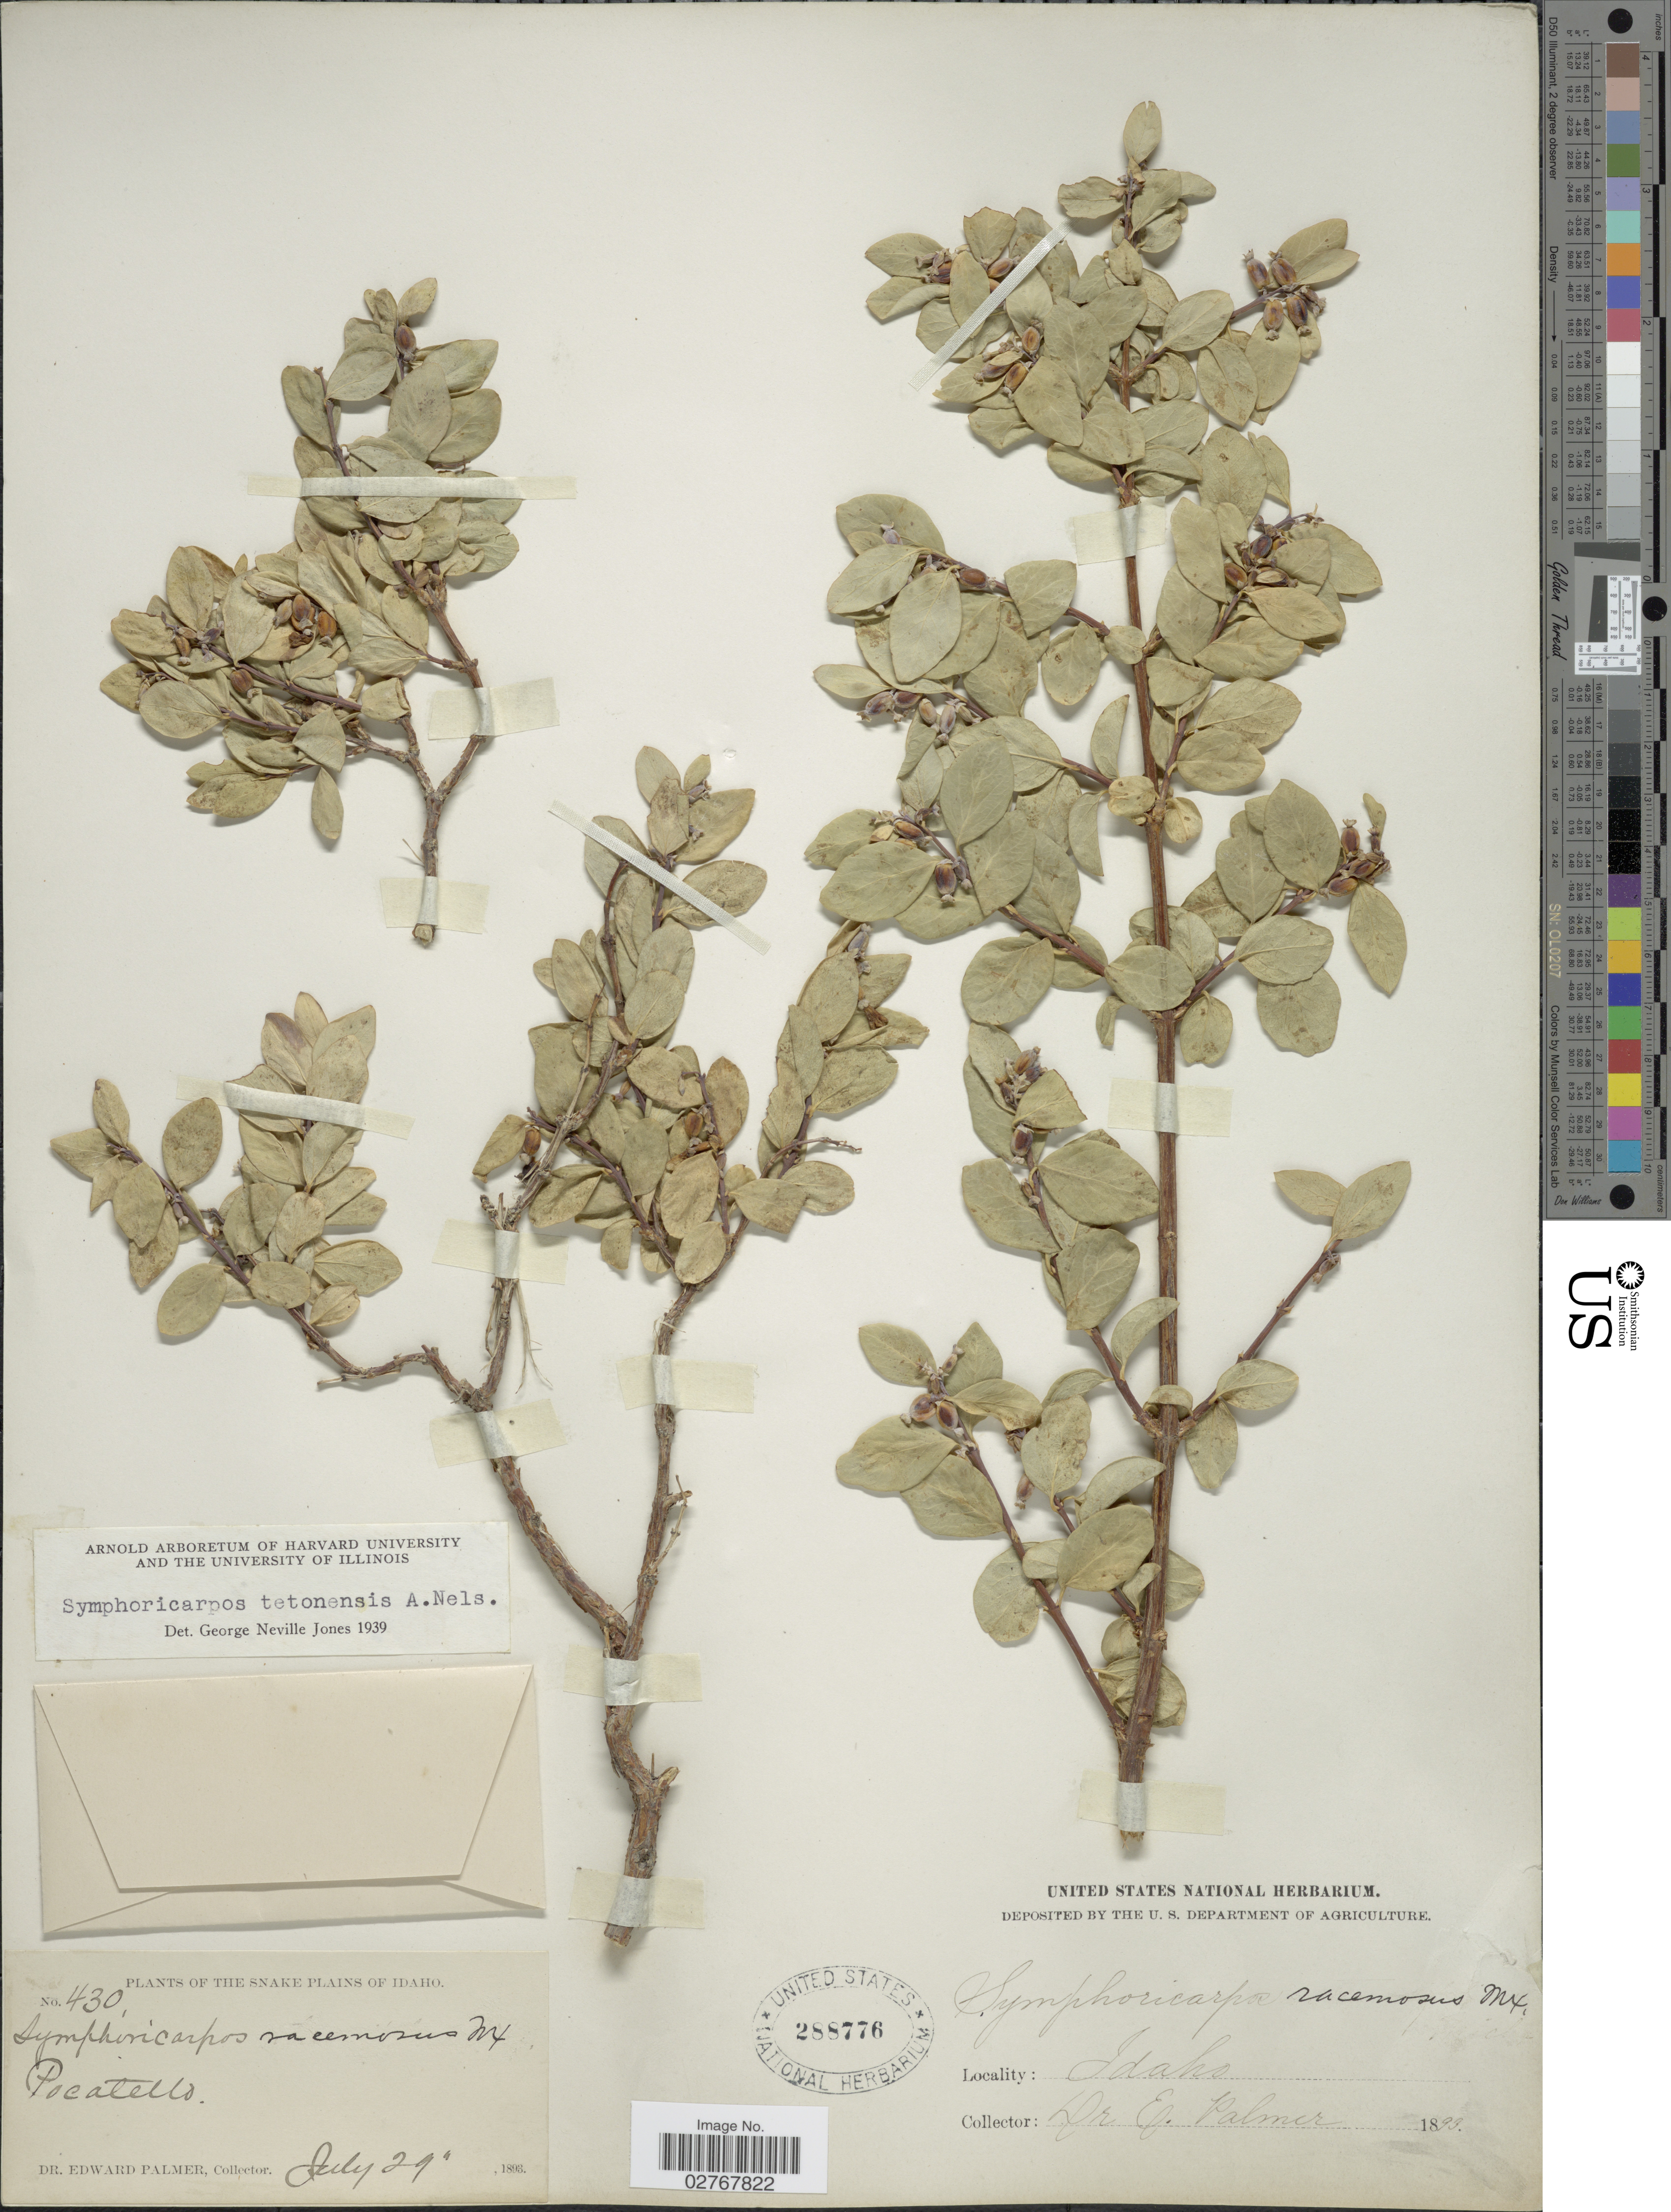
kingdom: Plantae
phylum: Tracheophyta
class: Magnoliopsida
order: Dipsacales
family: Caprifoliaceae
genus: Symphoricarpos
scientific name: Symphoricarpos tetonensis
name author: A. Nelson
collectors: E. Palmer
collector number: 430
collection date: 1893-07-29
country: United States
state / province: Idaho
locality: The Snake Plains, Pocatello.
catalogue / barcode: US 288776